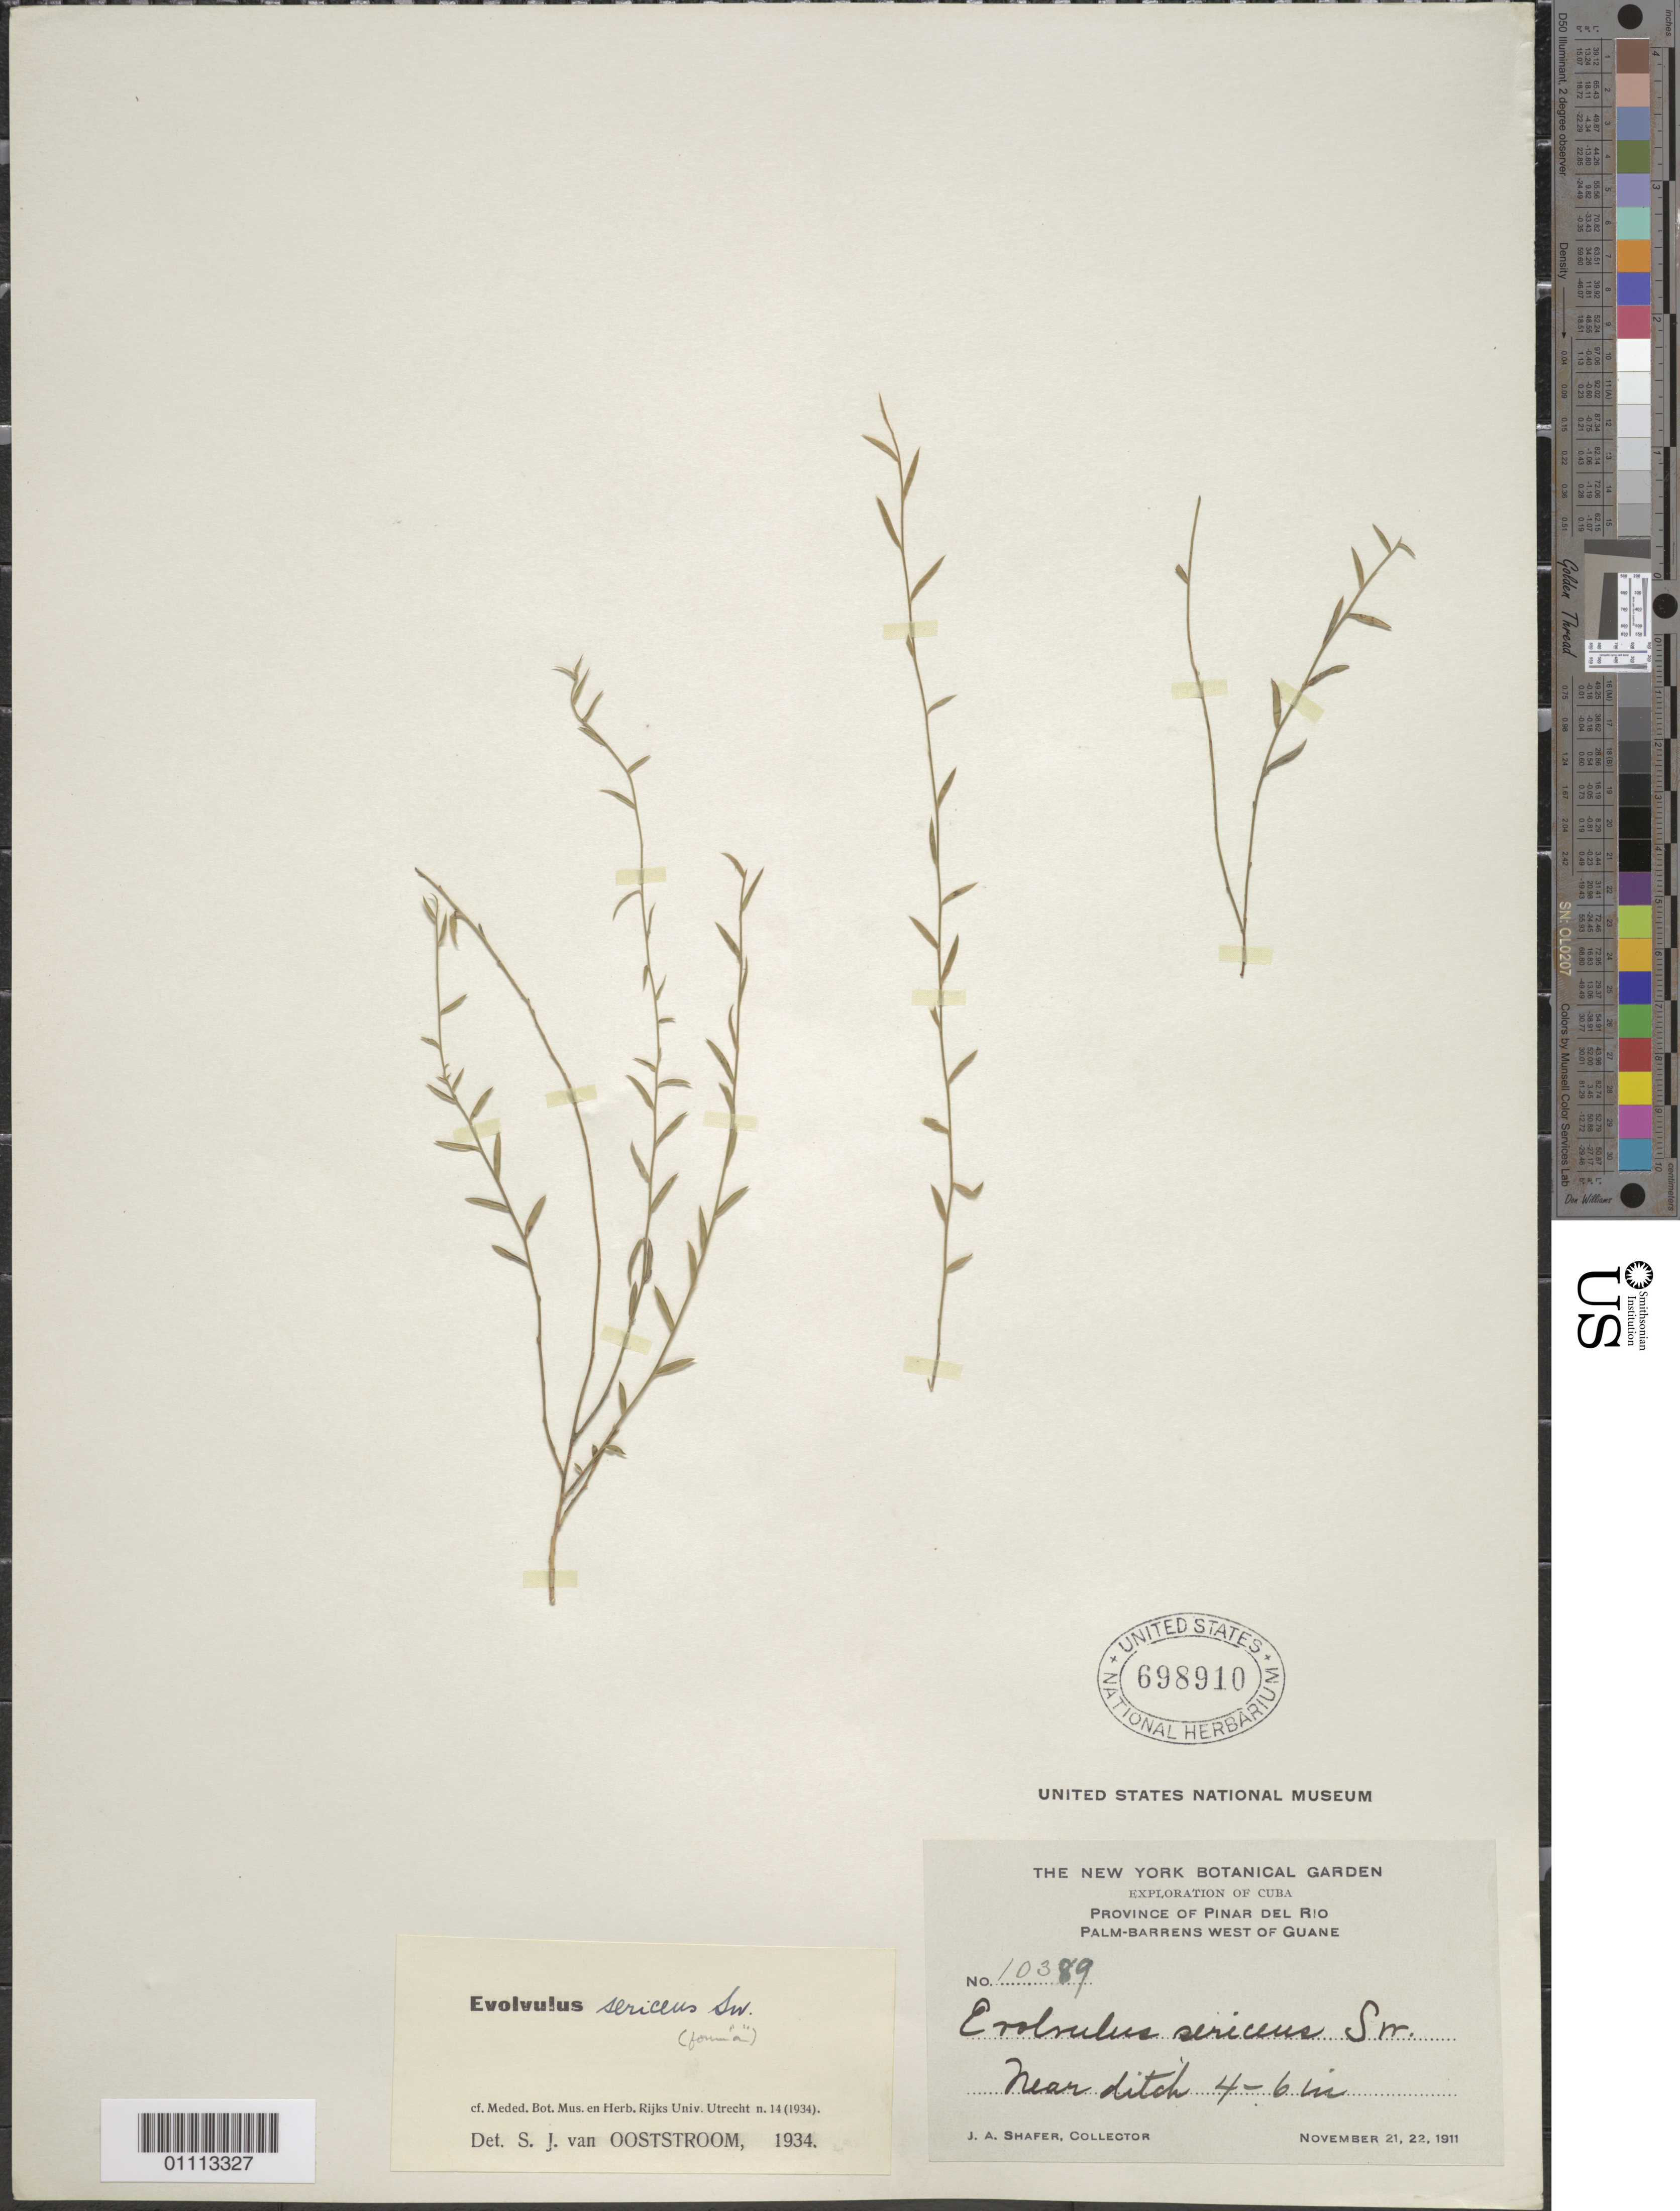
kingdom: Plantae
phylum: Tracheophyta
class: Magnoliopsida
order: Solanales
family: Convolvulaceae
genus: Evolvulus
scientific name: Evolvulus sericeus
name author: Sw.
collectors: J. A. Shafer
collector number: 10389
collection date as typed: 21 Nov 1911 and 22 Nov 1911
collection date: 1911-11-21,1911-11-22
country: Cuba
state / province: Pinar del Rio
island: Cuba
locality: Palm-barrens W of Guane Near ditch 4-6m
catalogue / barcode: US 698910